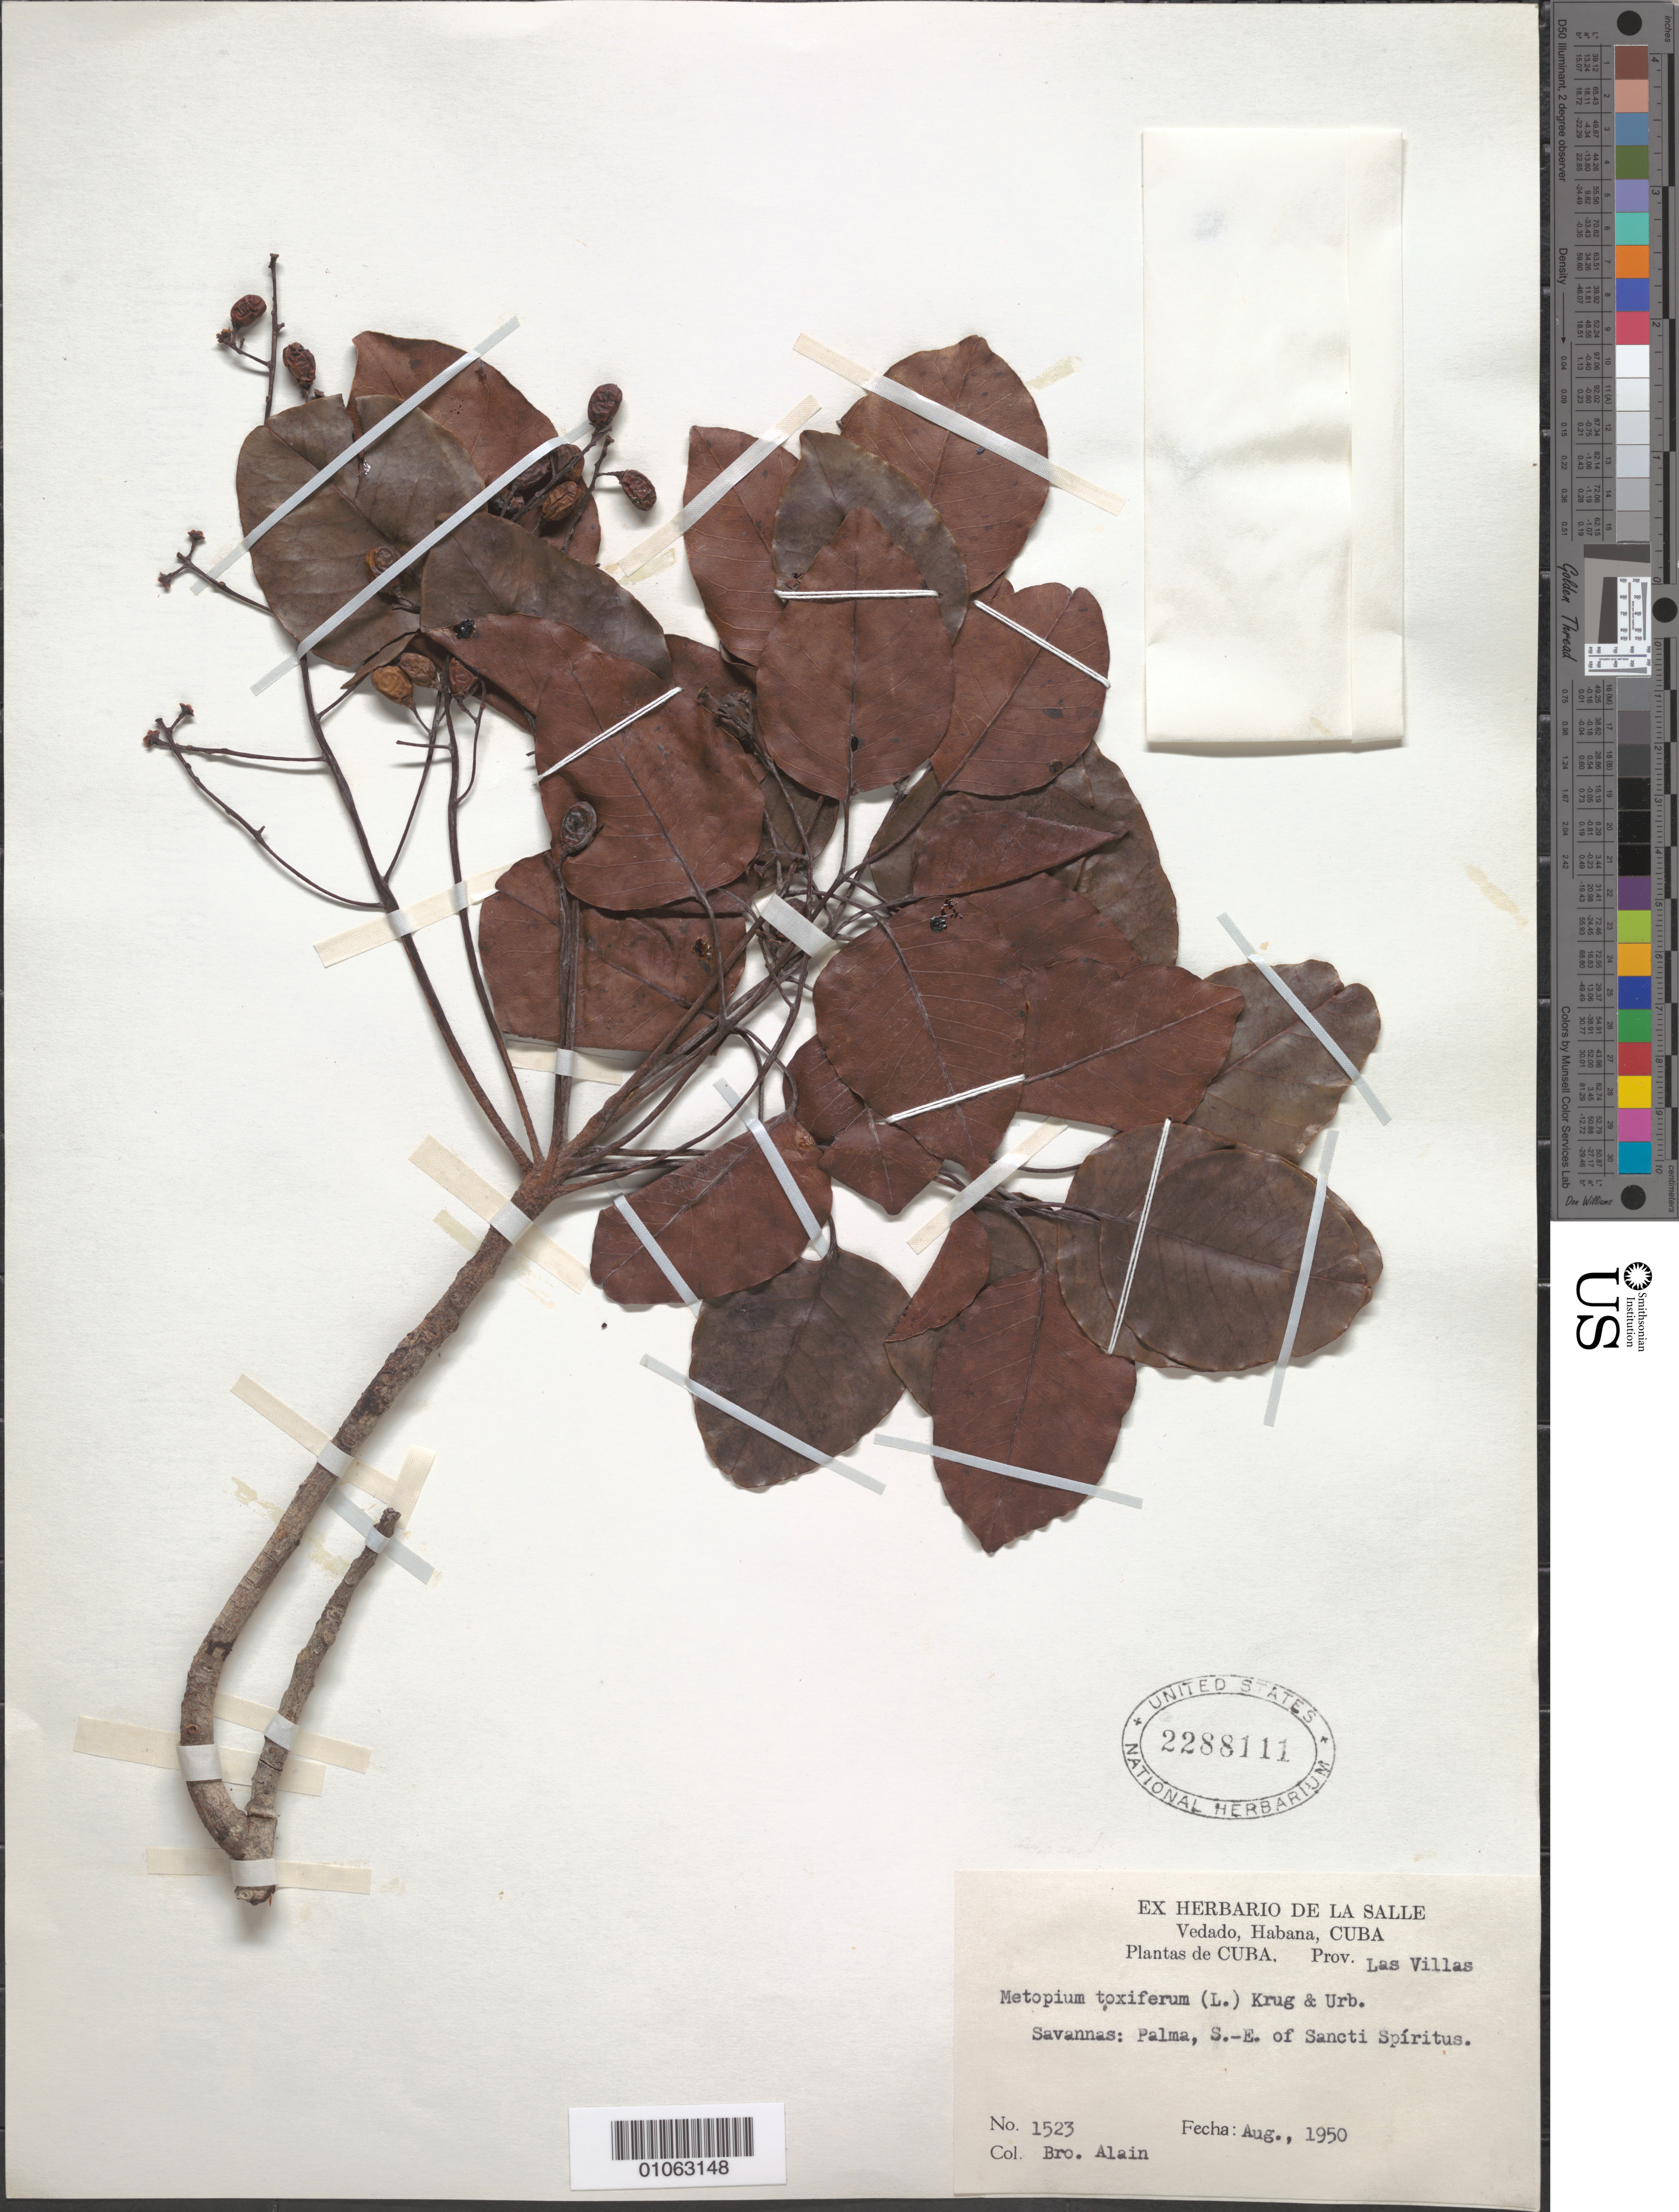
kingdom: Plantae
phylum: Tracheophyta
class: Magnoliopsida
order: Sapindales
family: Anacardiaceae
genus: Metopium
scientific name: Metopium toxiferum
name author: (L.) Krug & Urb.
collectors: A. H. Liogier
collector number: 1523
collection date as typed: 01 Aug 1950 to 31 Aug 1909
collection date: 1909-08-31/1950-08-01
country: Cuba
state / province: Las Villas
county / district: Cienfuegos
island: Cuba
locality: Savannas: Palma, S E of Sancti Spiritus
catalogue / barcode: US 2288111